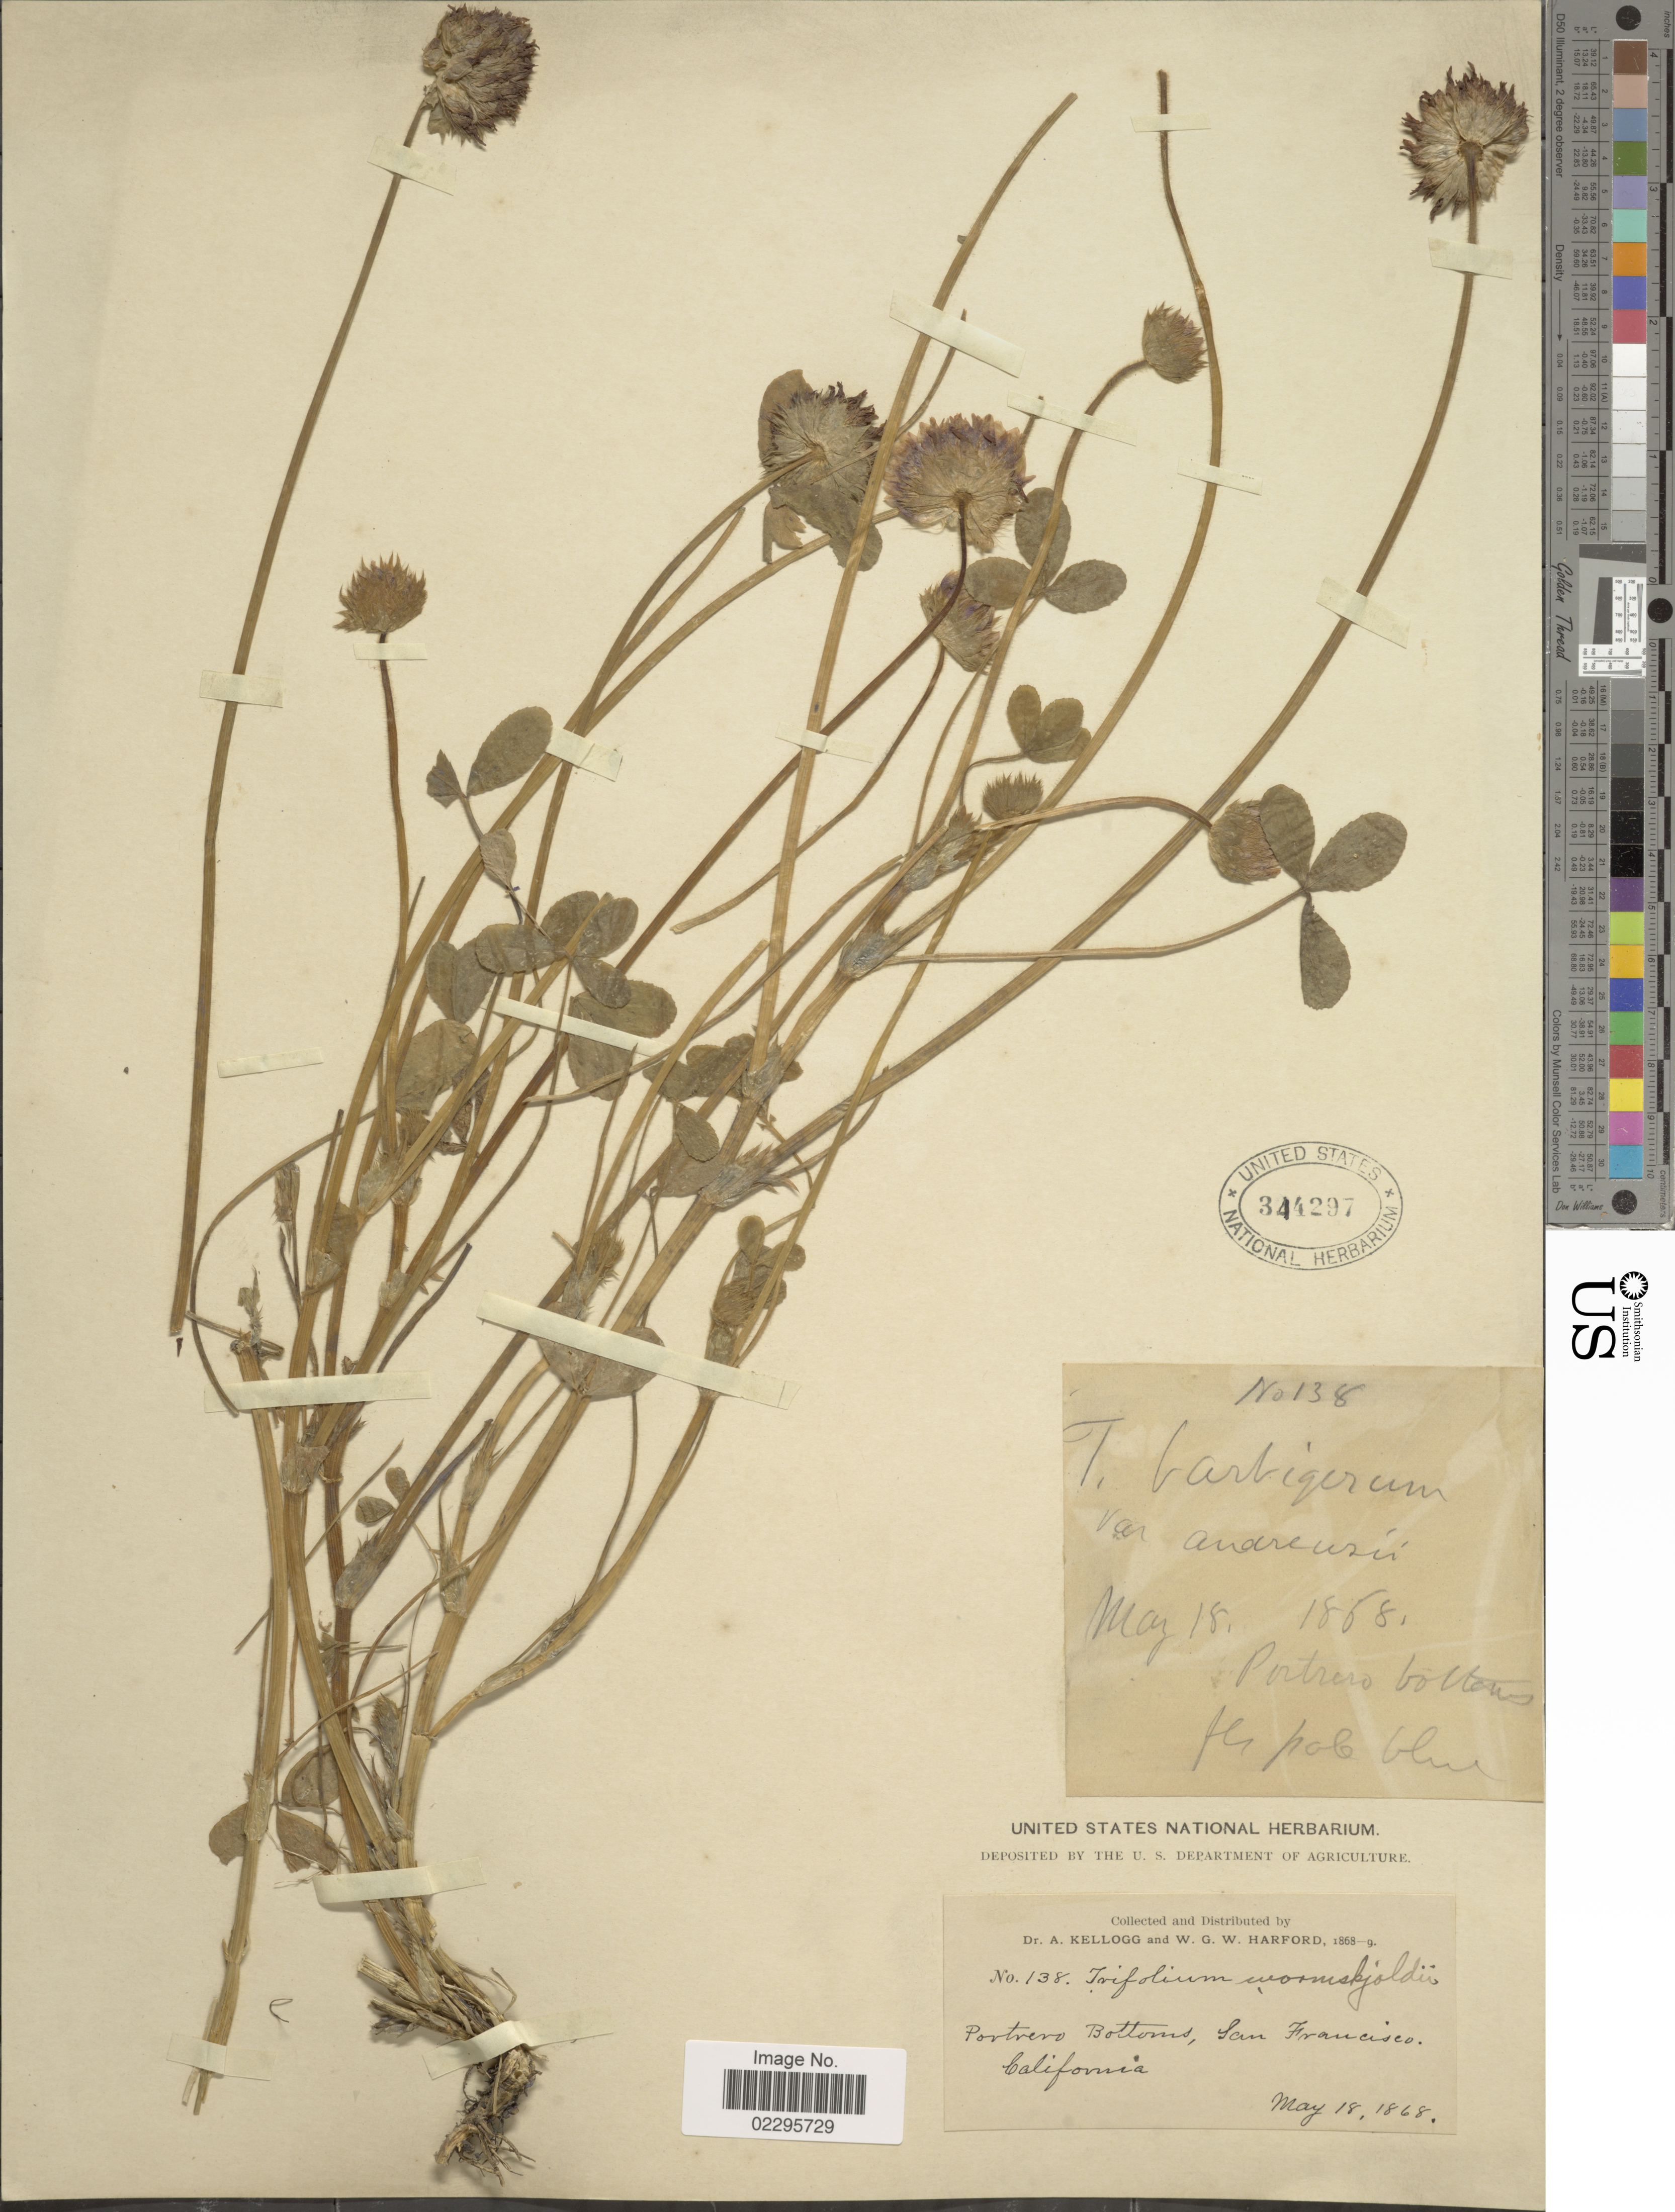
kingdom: Plantae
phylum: Tracheophyta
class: Magnoliopsida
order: Fabales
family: Fabaceae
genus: Trifolium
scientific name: Trifolium barbigerum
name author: Torr.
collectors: A. Kellogg & W. G. W. Harford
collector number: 138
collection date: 1868-05-18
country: United States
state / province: California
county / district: San Francisco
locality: Portrero Bottoms, San Francisco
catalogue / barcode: US 344297